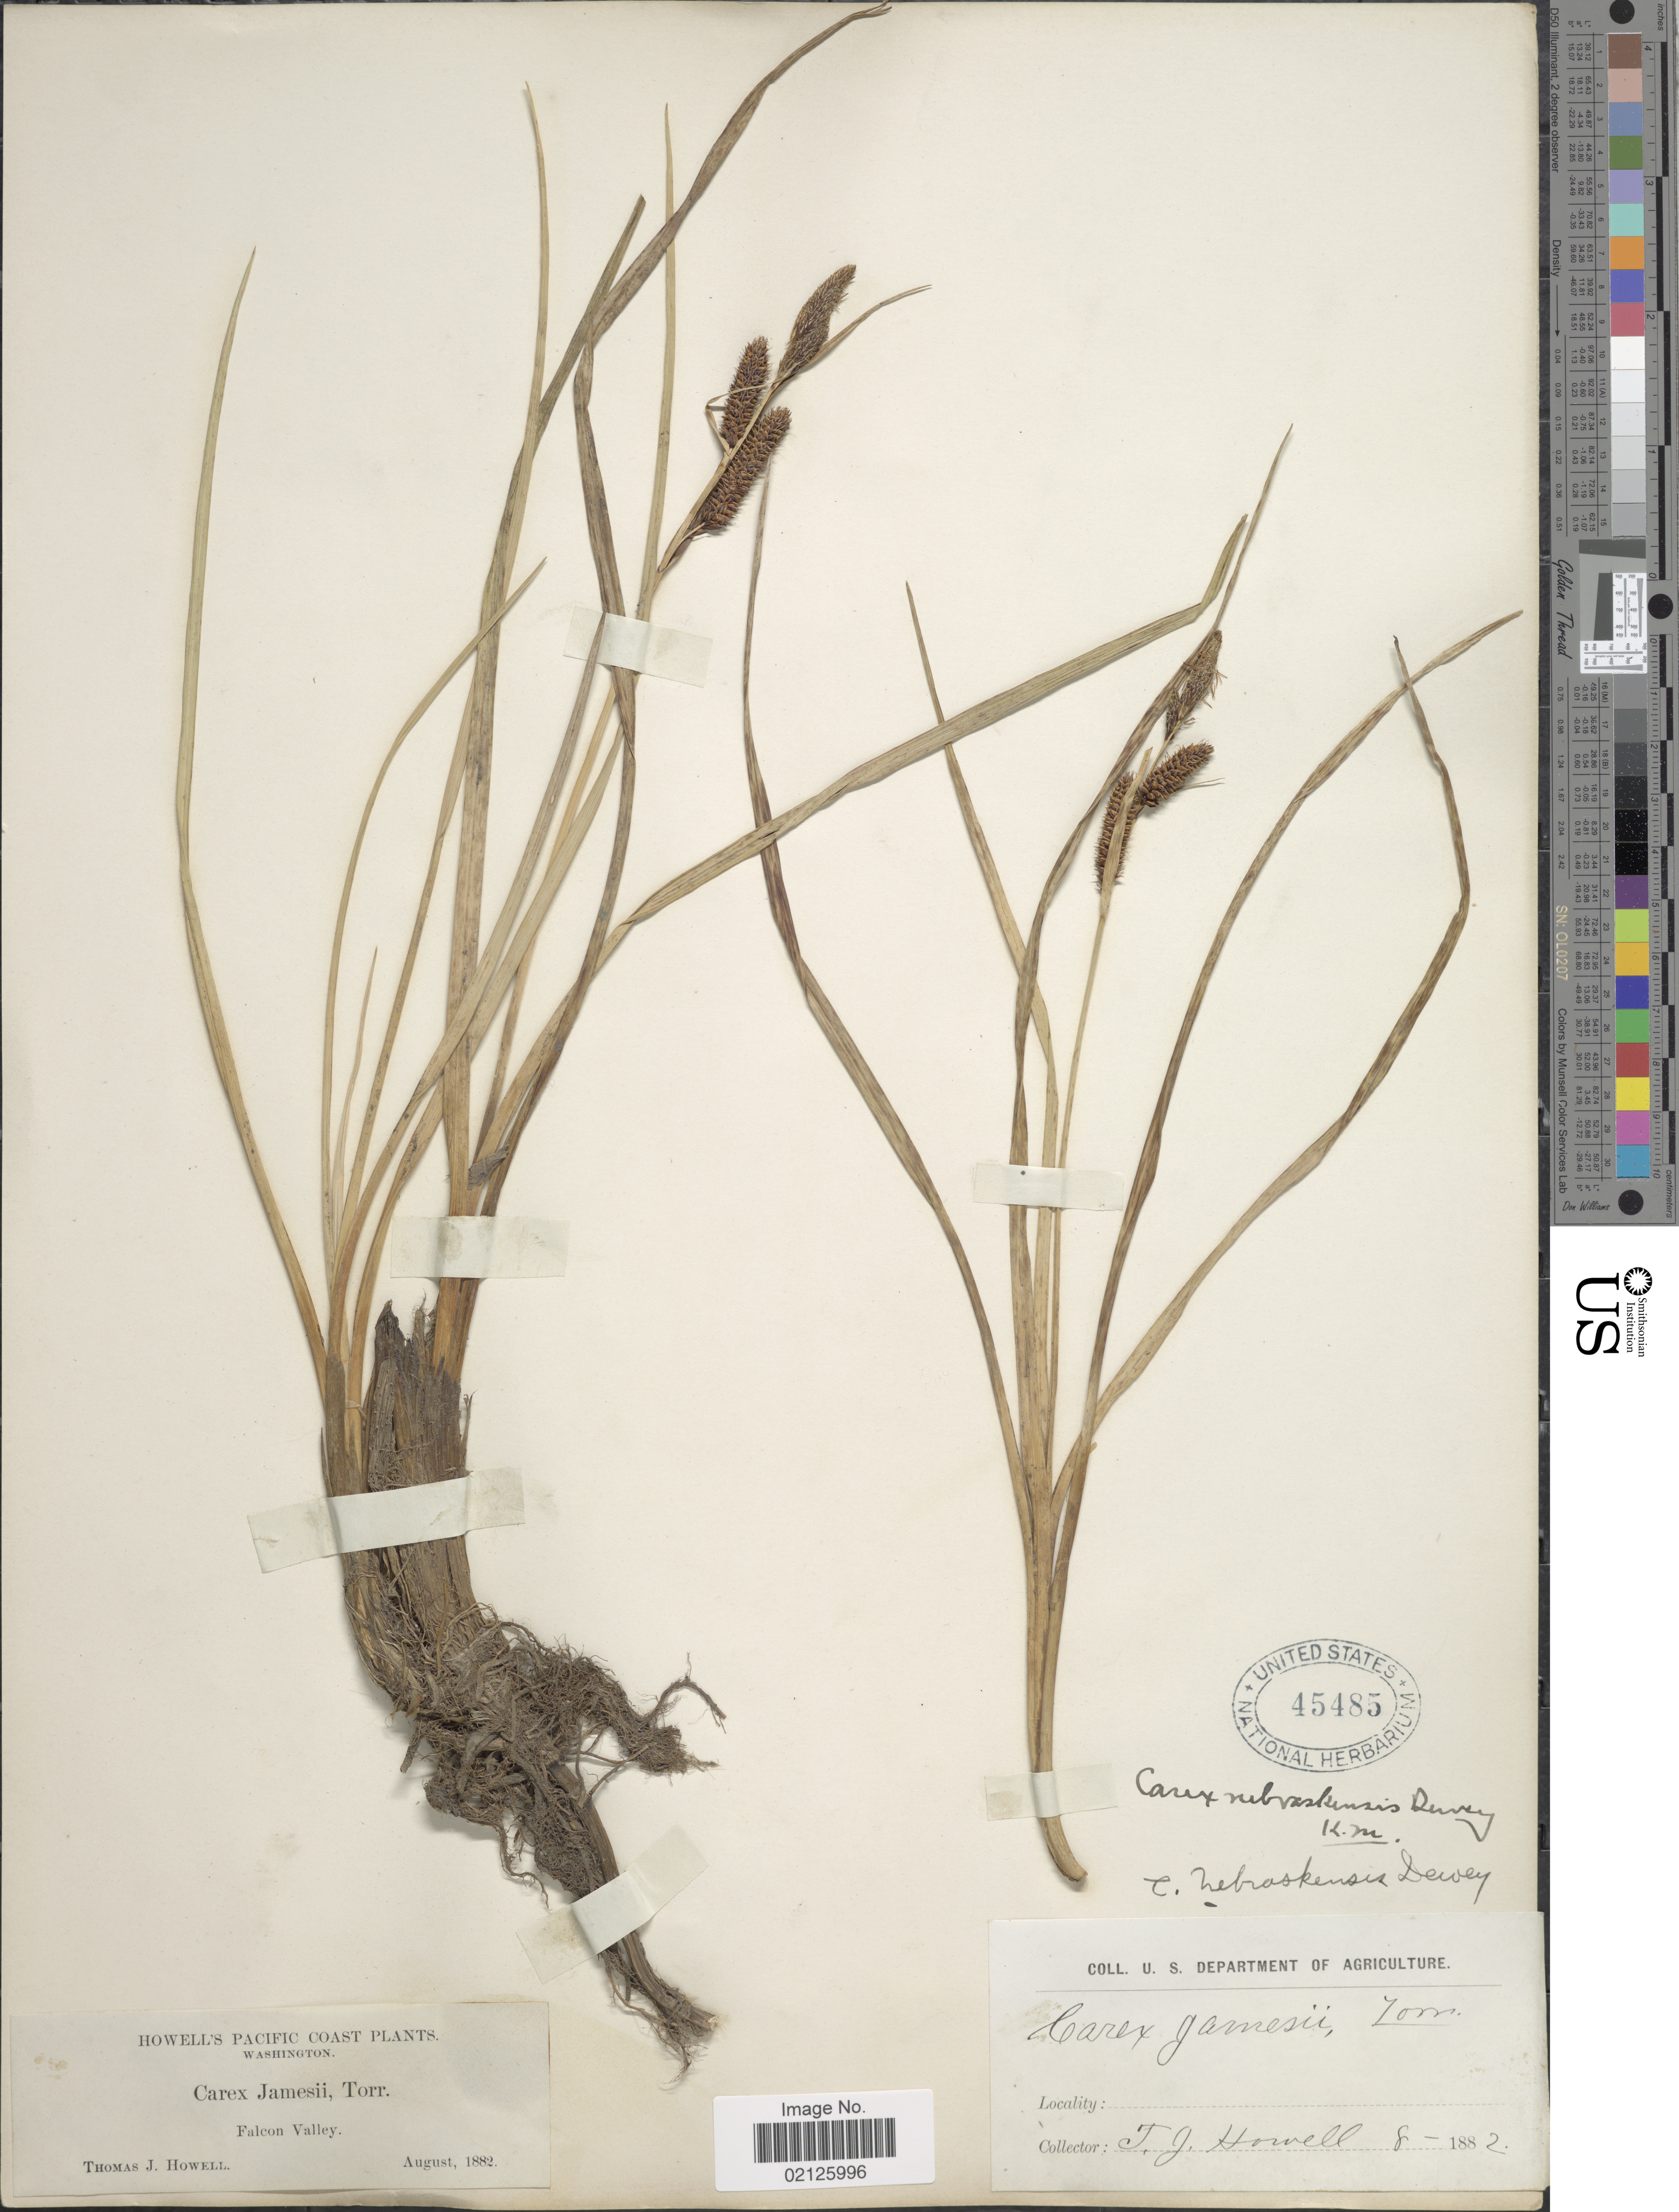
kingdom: Plantae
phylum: Tracheophyta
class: Liliopsida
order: Poales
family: Cyperaceae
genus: Carex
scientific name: Carex nebrascensis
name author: Dewey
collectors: T. J. Howell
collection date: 1882-08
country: United States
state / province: Washington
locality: Pacific Coast, Falcon Valley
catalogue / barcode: US 45485